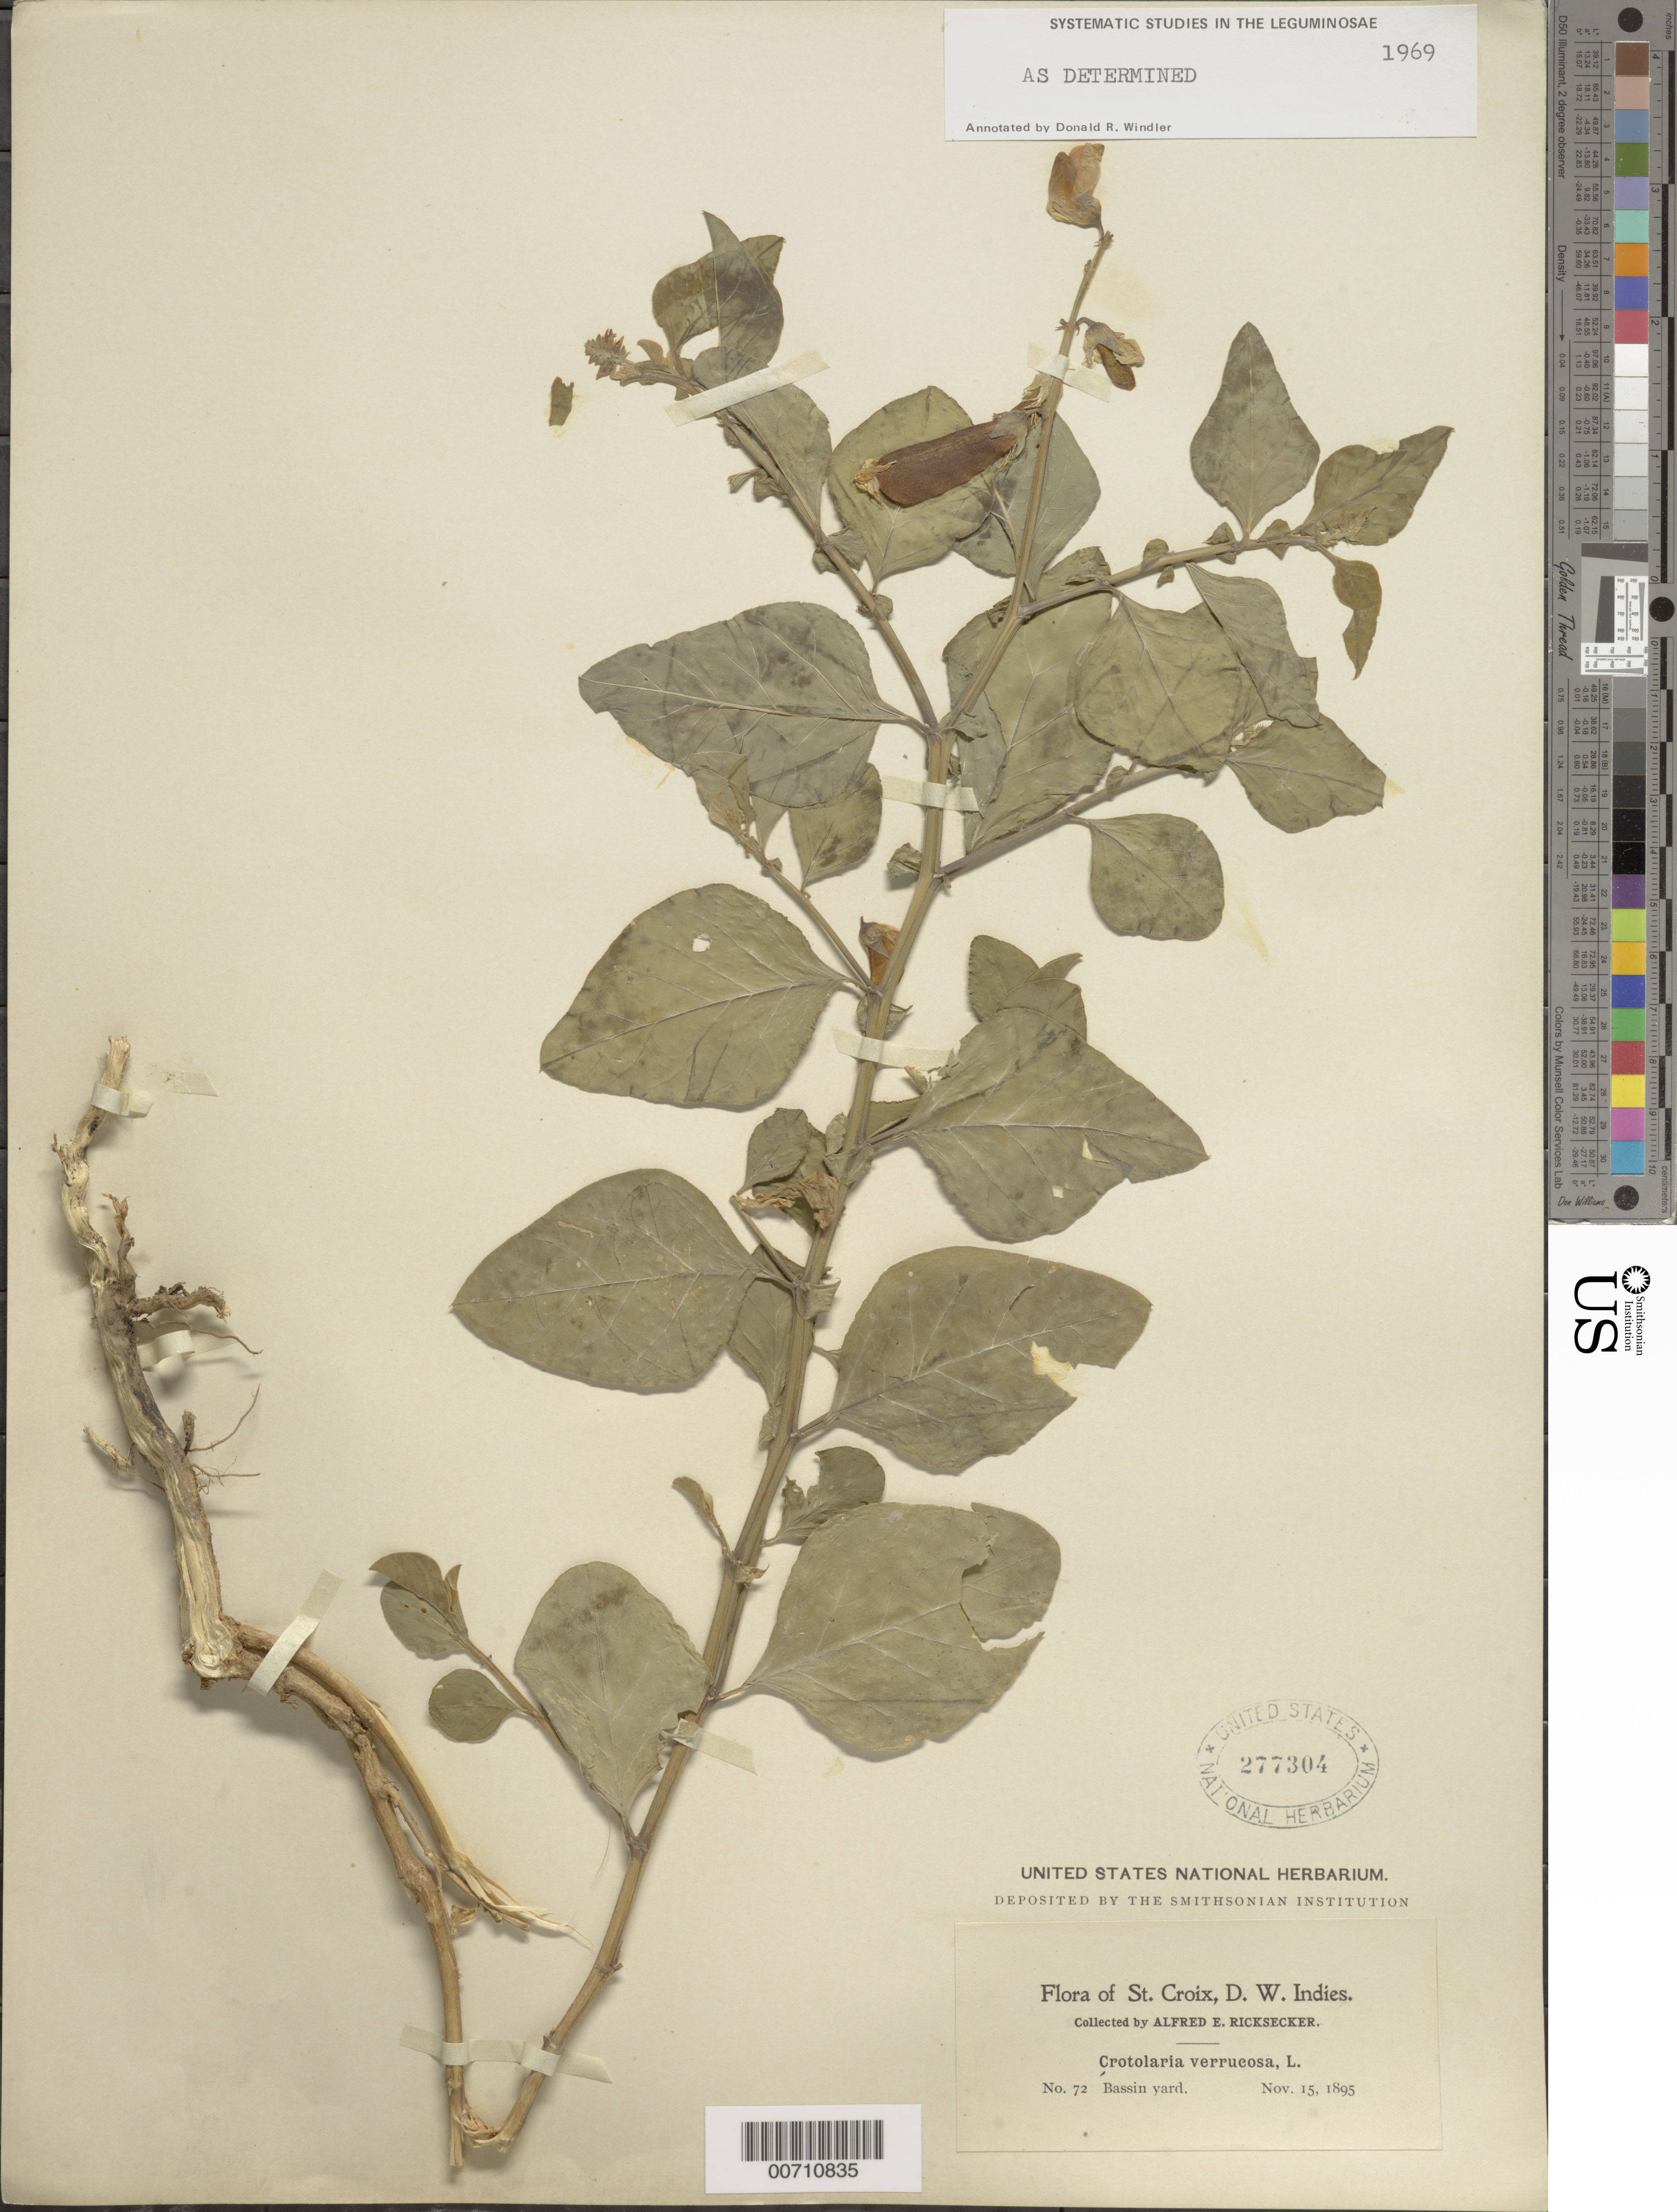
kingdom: Plantae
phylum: Tracheophyta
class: Magnoliopsida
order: Fabales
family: Fabaceae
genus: Crotalaria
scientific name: Crotalaria verrucosa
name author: L.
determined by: Windler, D. R.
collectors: A. E. Ricksecker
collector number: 72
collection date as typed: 15 Nov 1895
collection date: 1895-11-15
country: U.S. Virgin Islands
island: St. Croix Island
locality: Bassin yard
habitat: Bassin yard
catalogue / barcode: US 277304